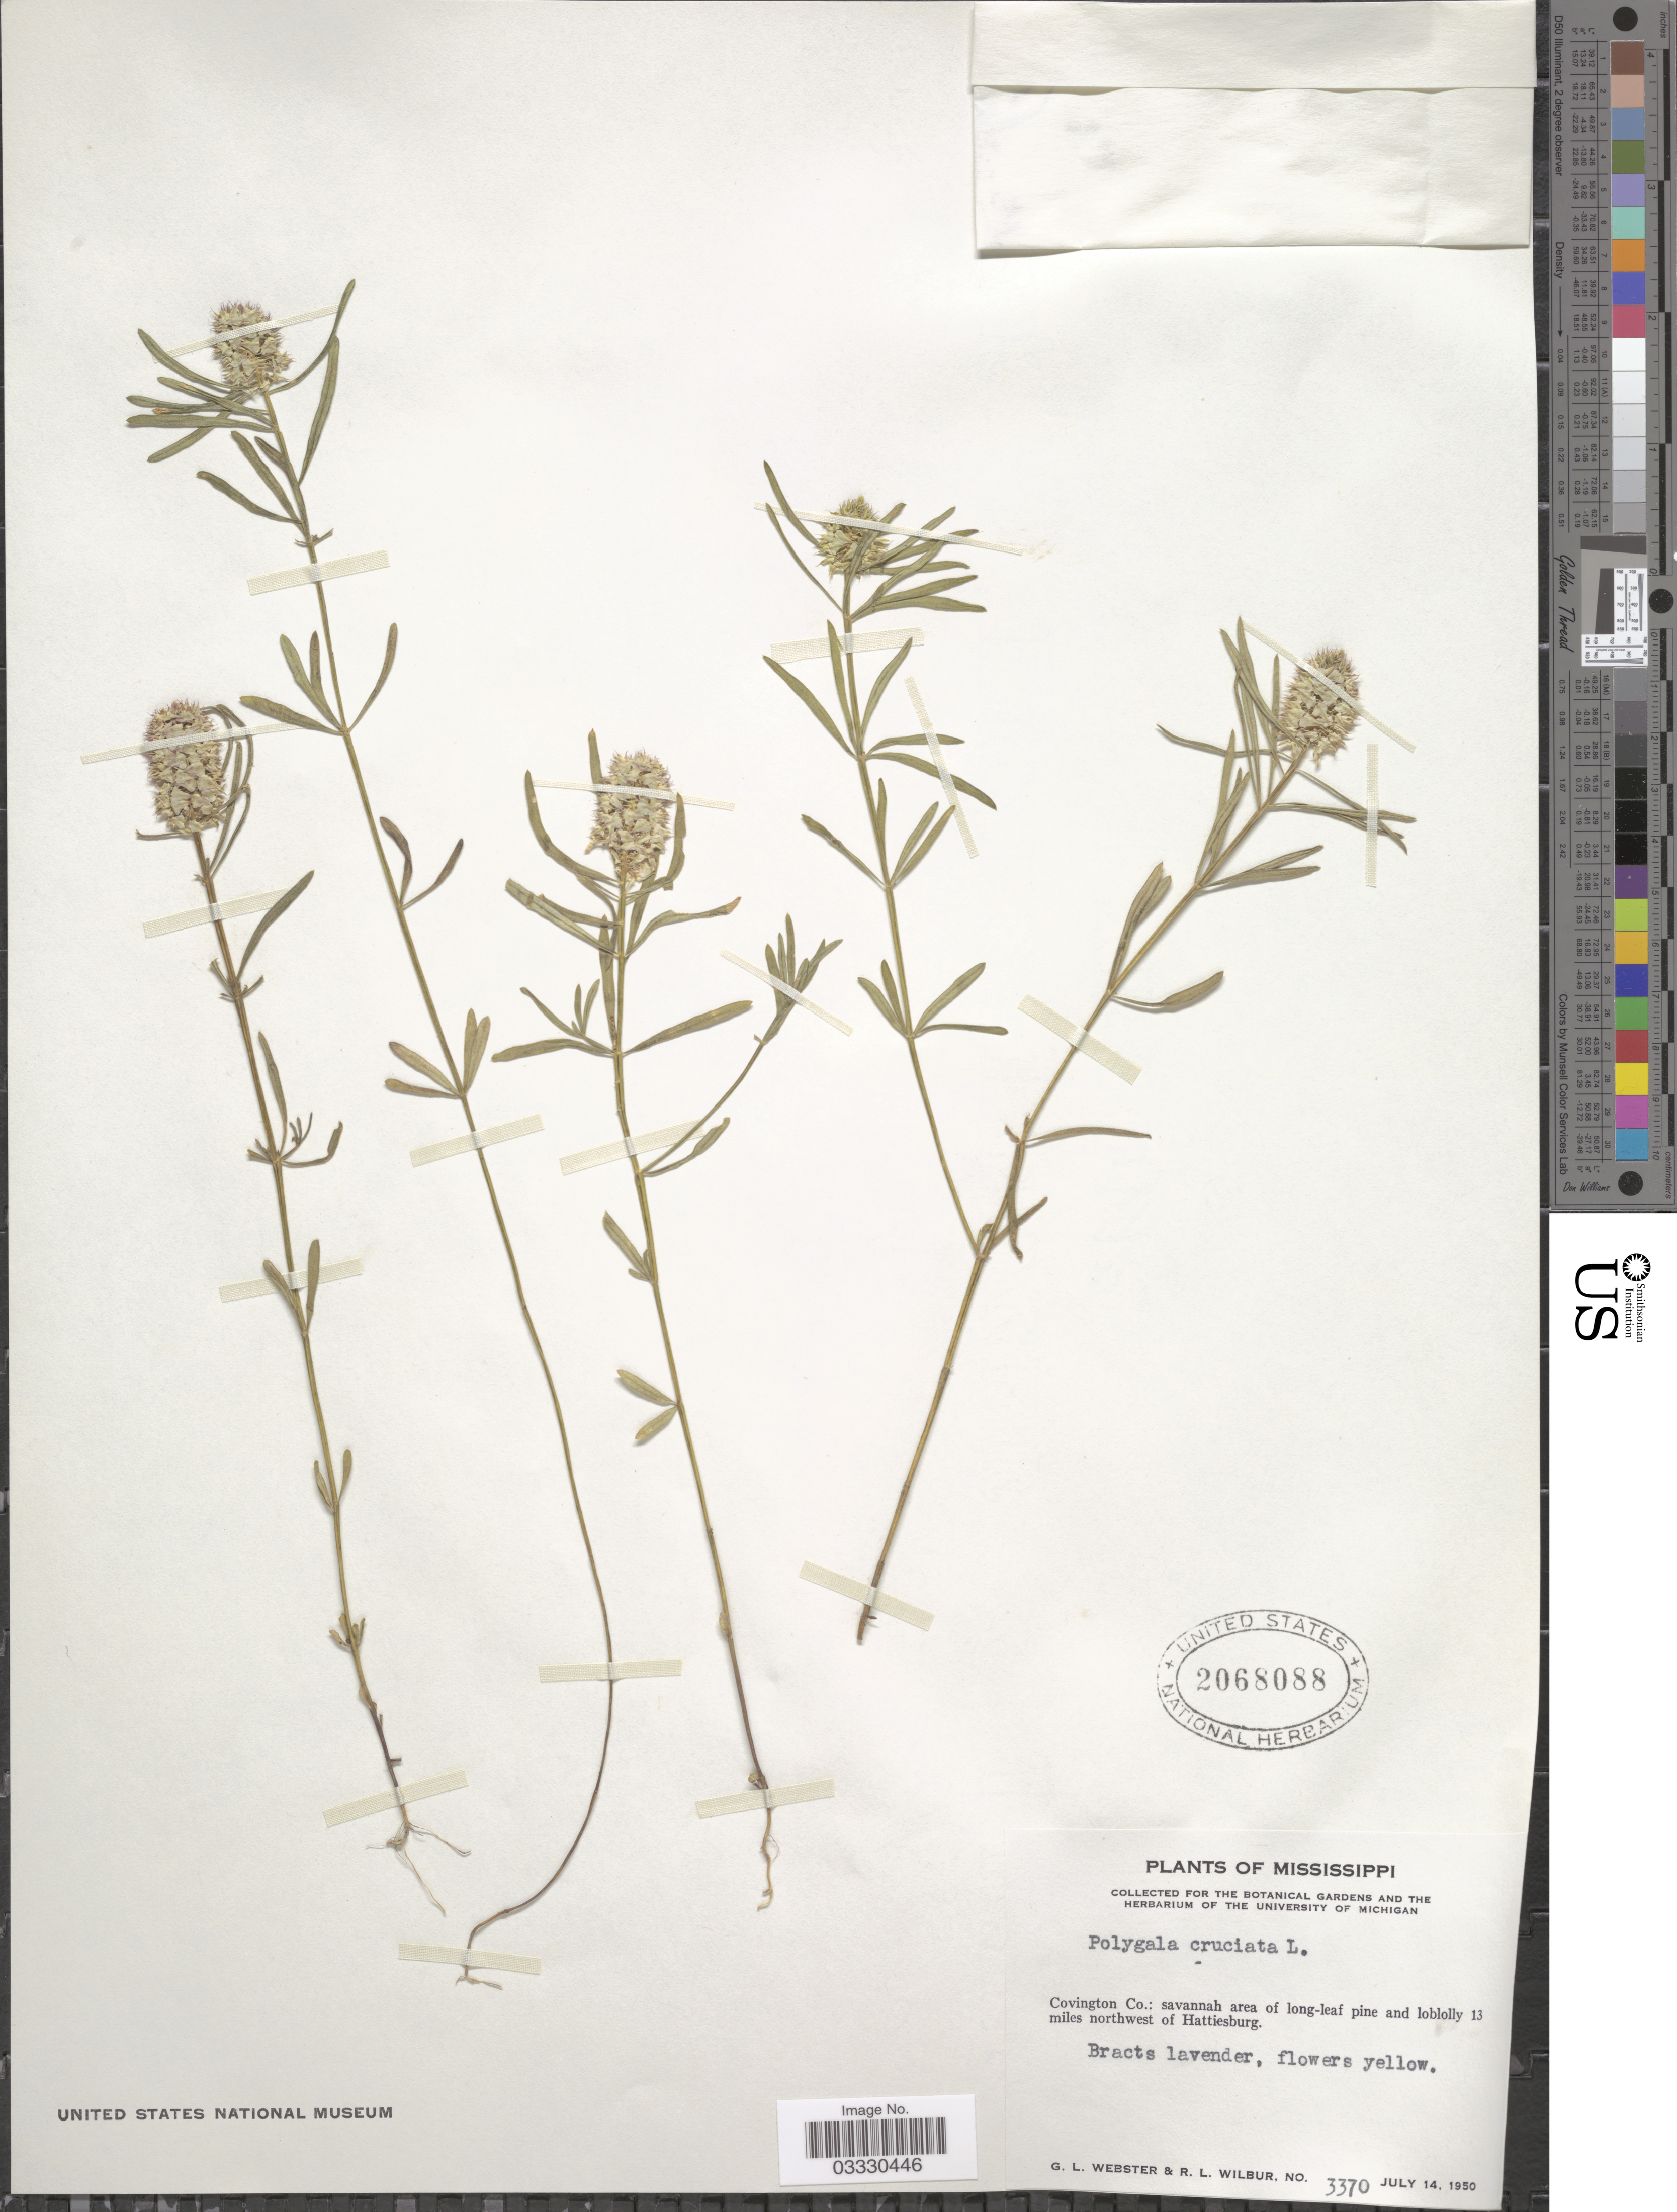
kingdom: Plantae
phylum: Tracheophyta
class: Magnoliopsida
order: Fabales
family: Polygalaceae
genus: Polygala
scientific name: Polygala cruciata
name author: L.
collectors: G. L. Webster & R. L. Wilbur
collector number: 3370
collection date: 1950-07-14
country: United States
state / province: Mississippi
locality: Covington Co.: 13 miles northwest of Hattiesburg.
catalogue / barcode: US 2068088